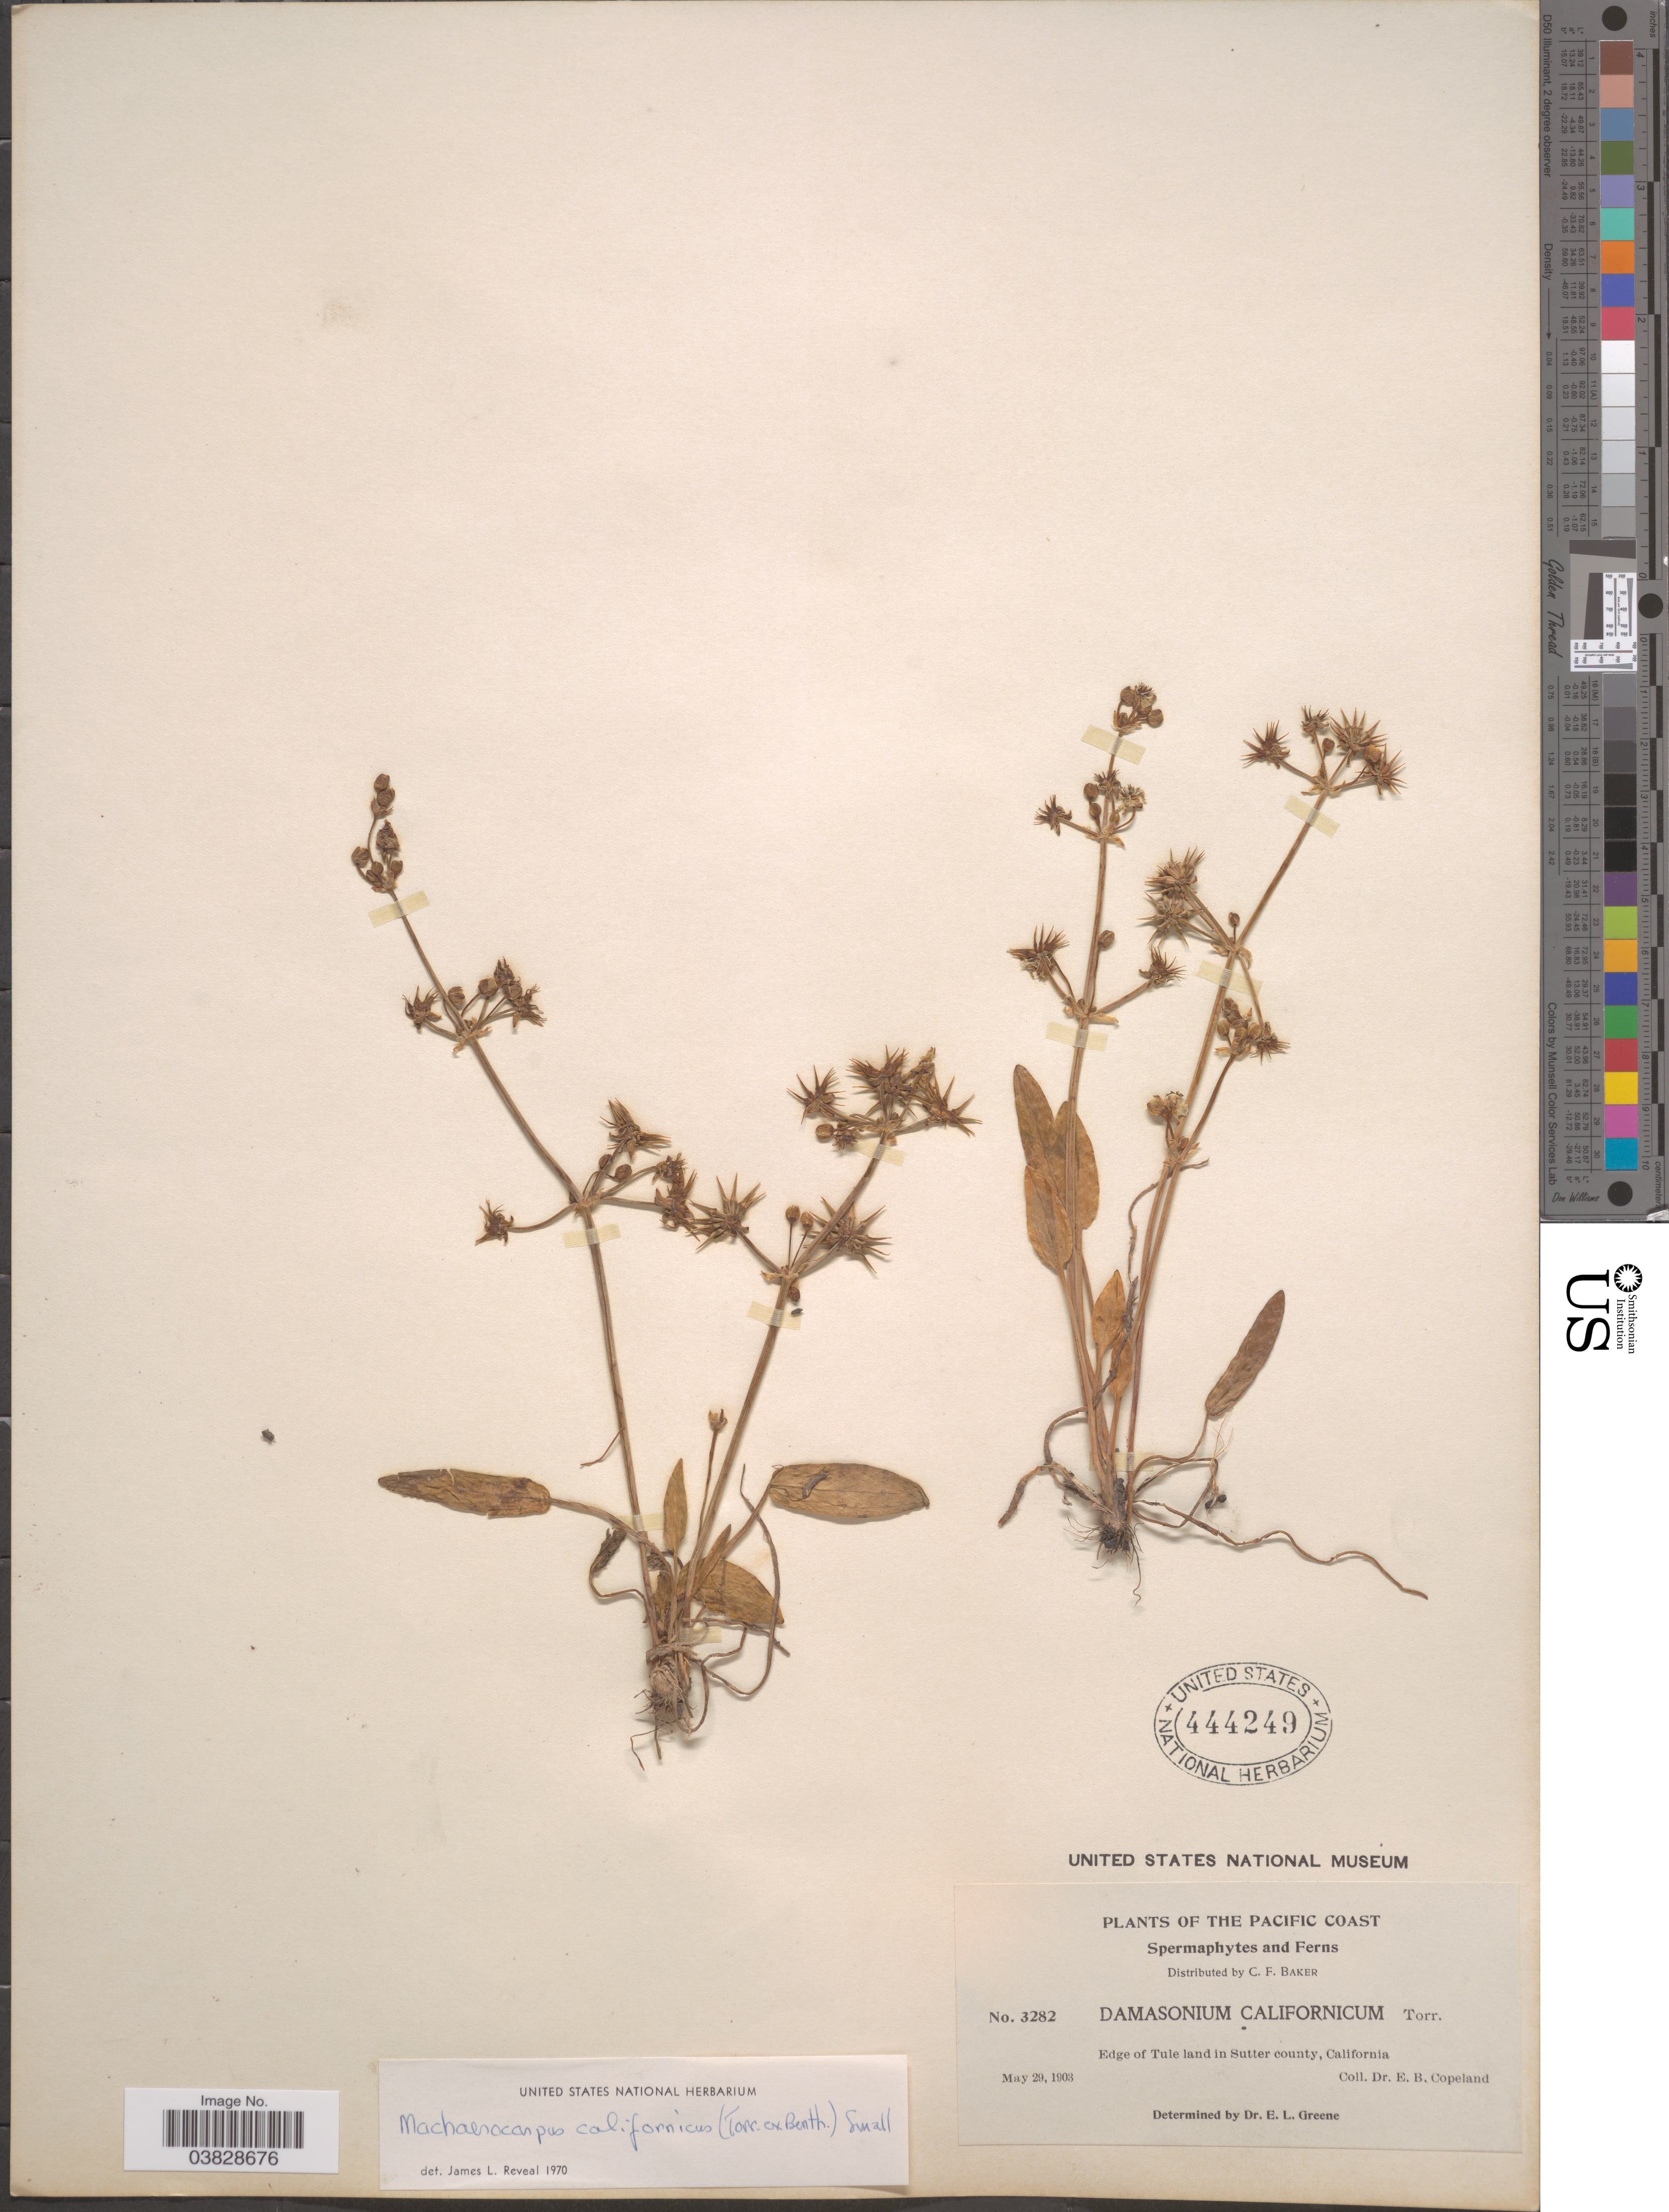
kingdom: Plantae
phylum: Tracheophyta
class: Liliopsida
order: Alismatales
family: Alismataceae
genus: Damasonium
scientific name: Damasonium californicum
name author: Torr.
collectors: E. B. Copeland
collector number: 3282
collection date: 1903-05-29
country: United States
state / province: California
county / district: Sutter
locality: Pacific Coast. Edge of Tule land in Sutter county.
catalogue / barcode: US 444249